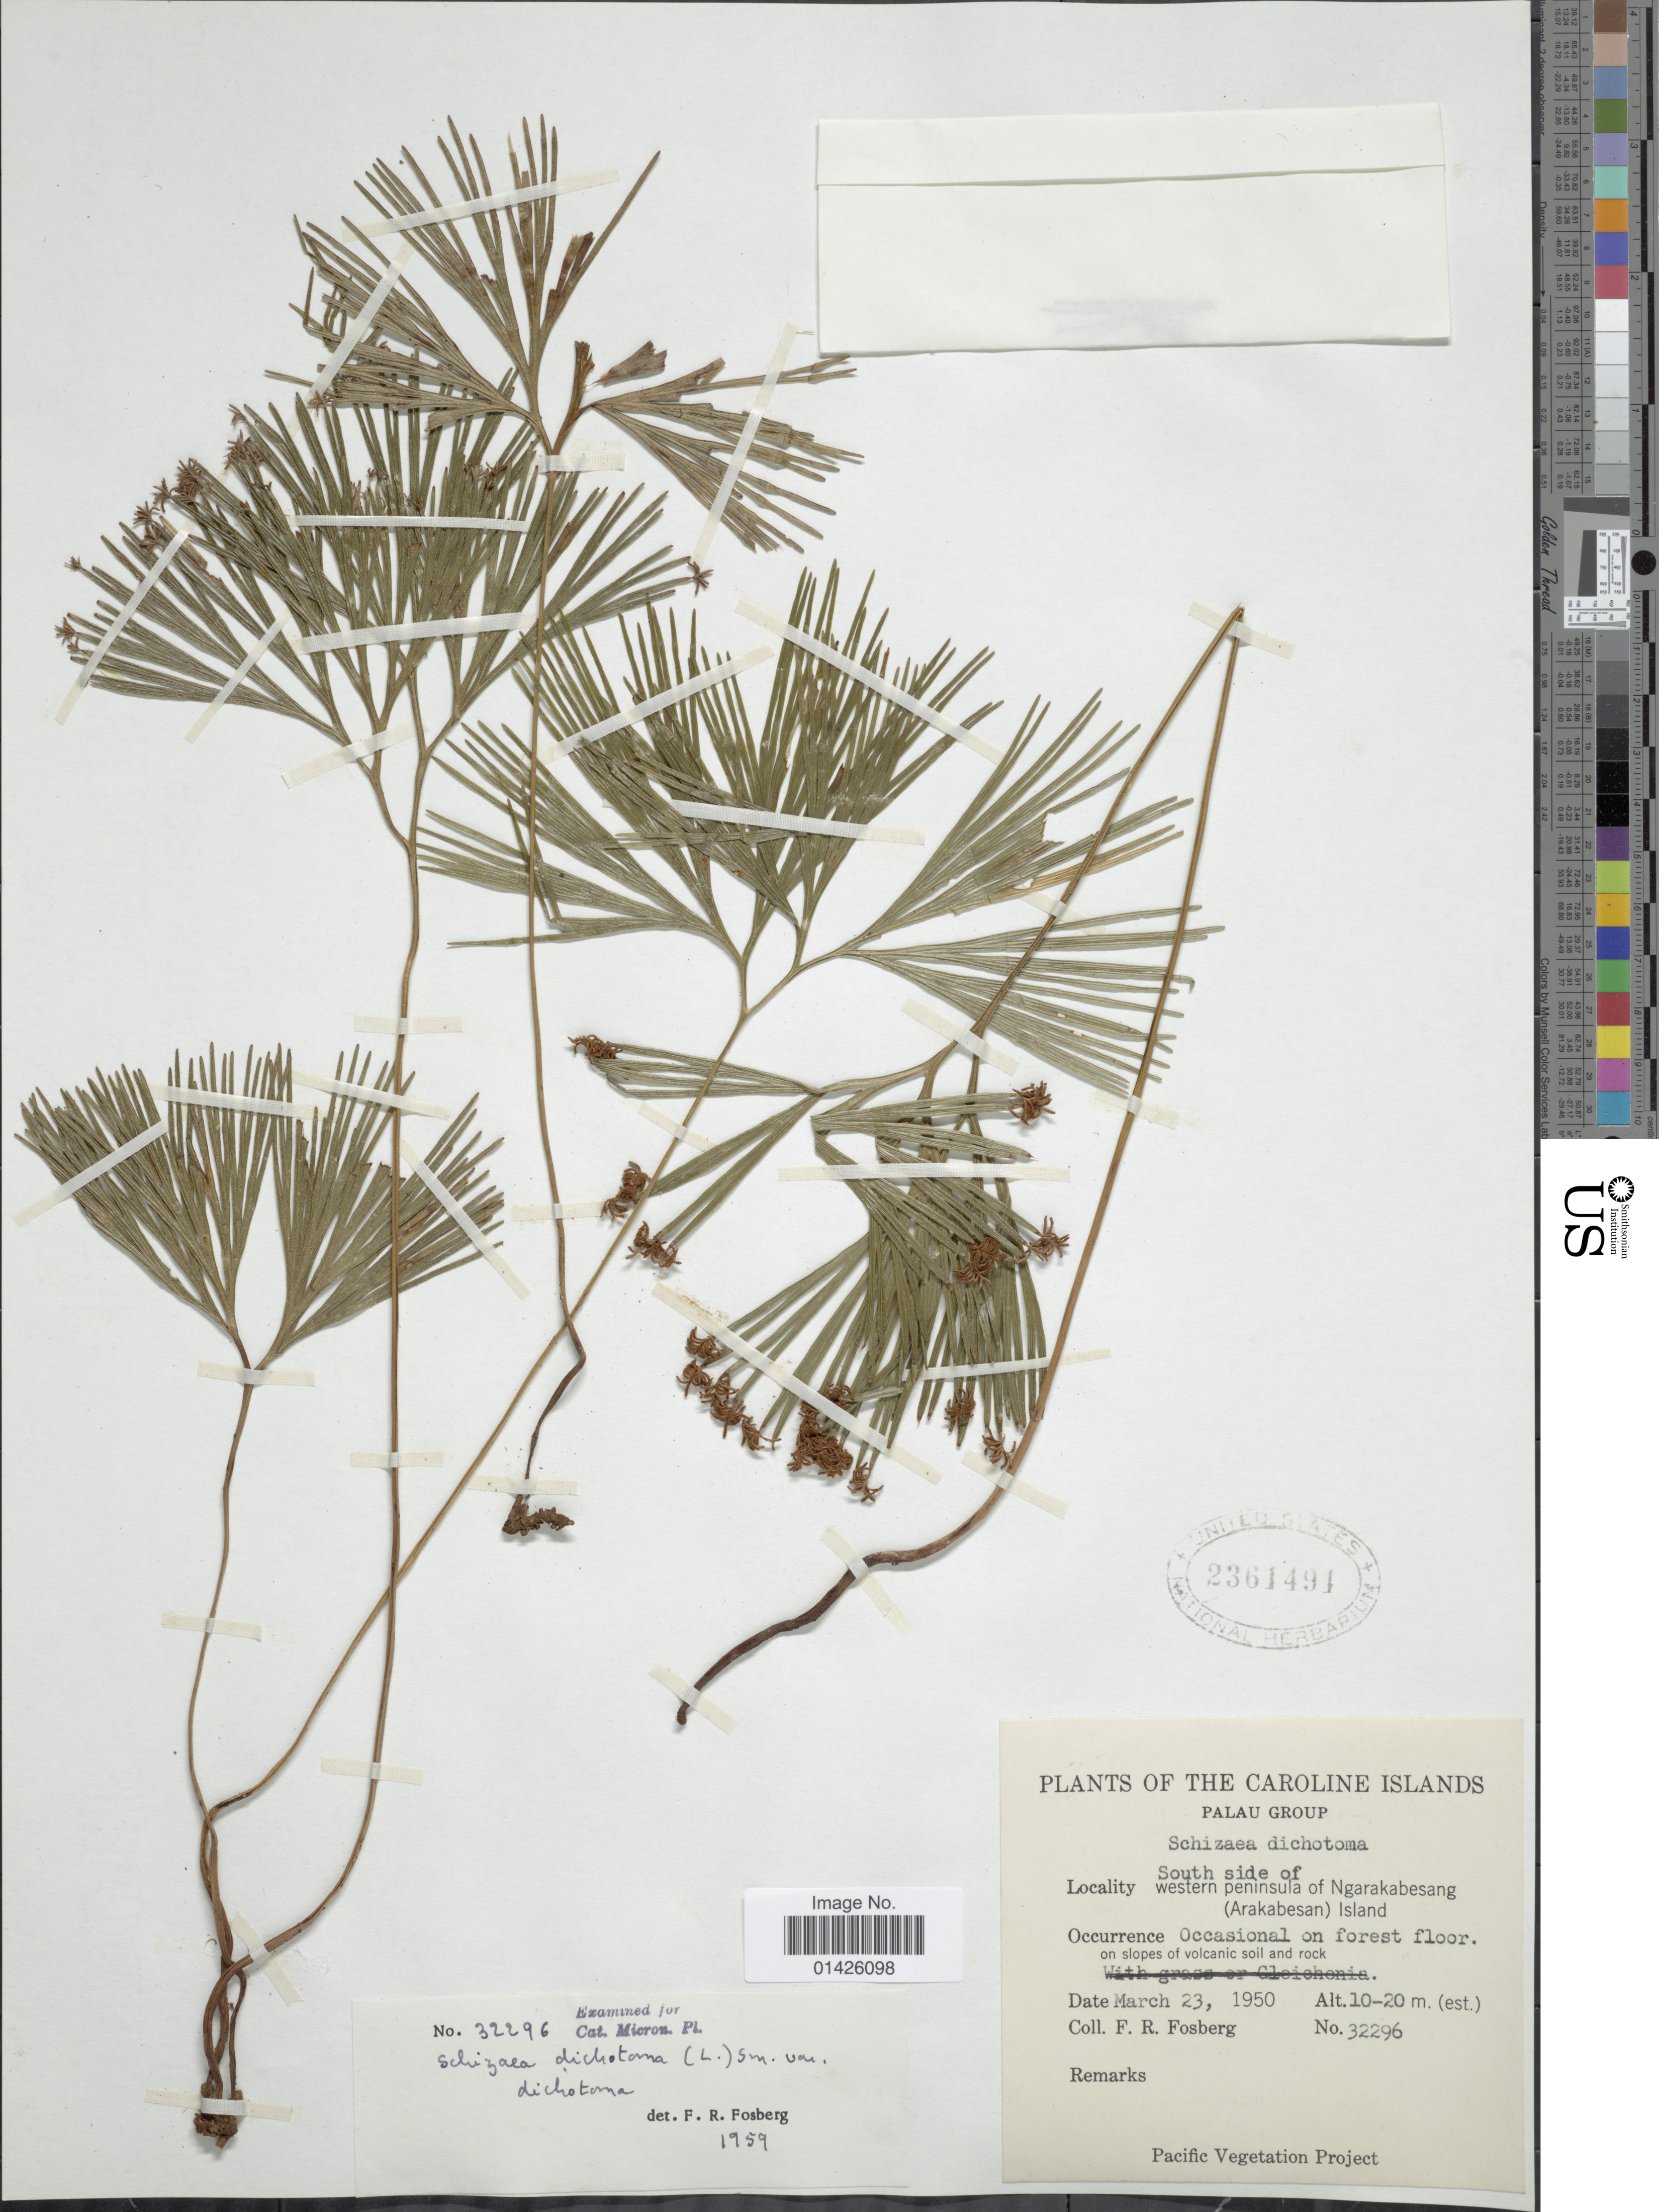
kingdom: Plantae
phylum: Tracheophyta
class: Polypodiopsida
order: Schizaeales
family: Schizaeaceae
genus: Schizaea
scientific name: Schizaea dichotoma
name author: (L.) J. Sm.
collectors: F. R. Fosberg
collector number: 32296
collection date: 1950-03-23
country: Palau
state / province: Koror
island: Ngerekebesang [Arakabesan]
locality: Palau Group, South side of western peninsula of Ngarakabesang (Arakabesan) Island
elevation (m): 10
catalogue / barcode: US 2361491